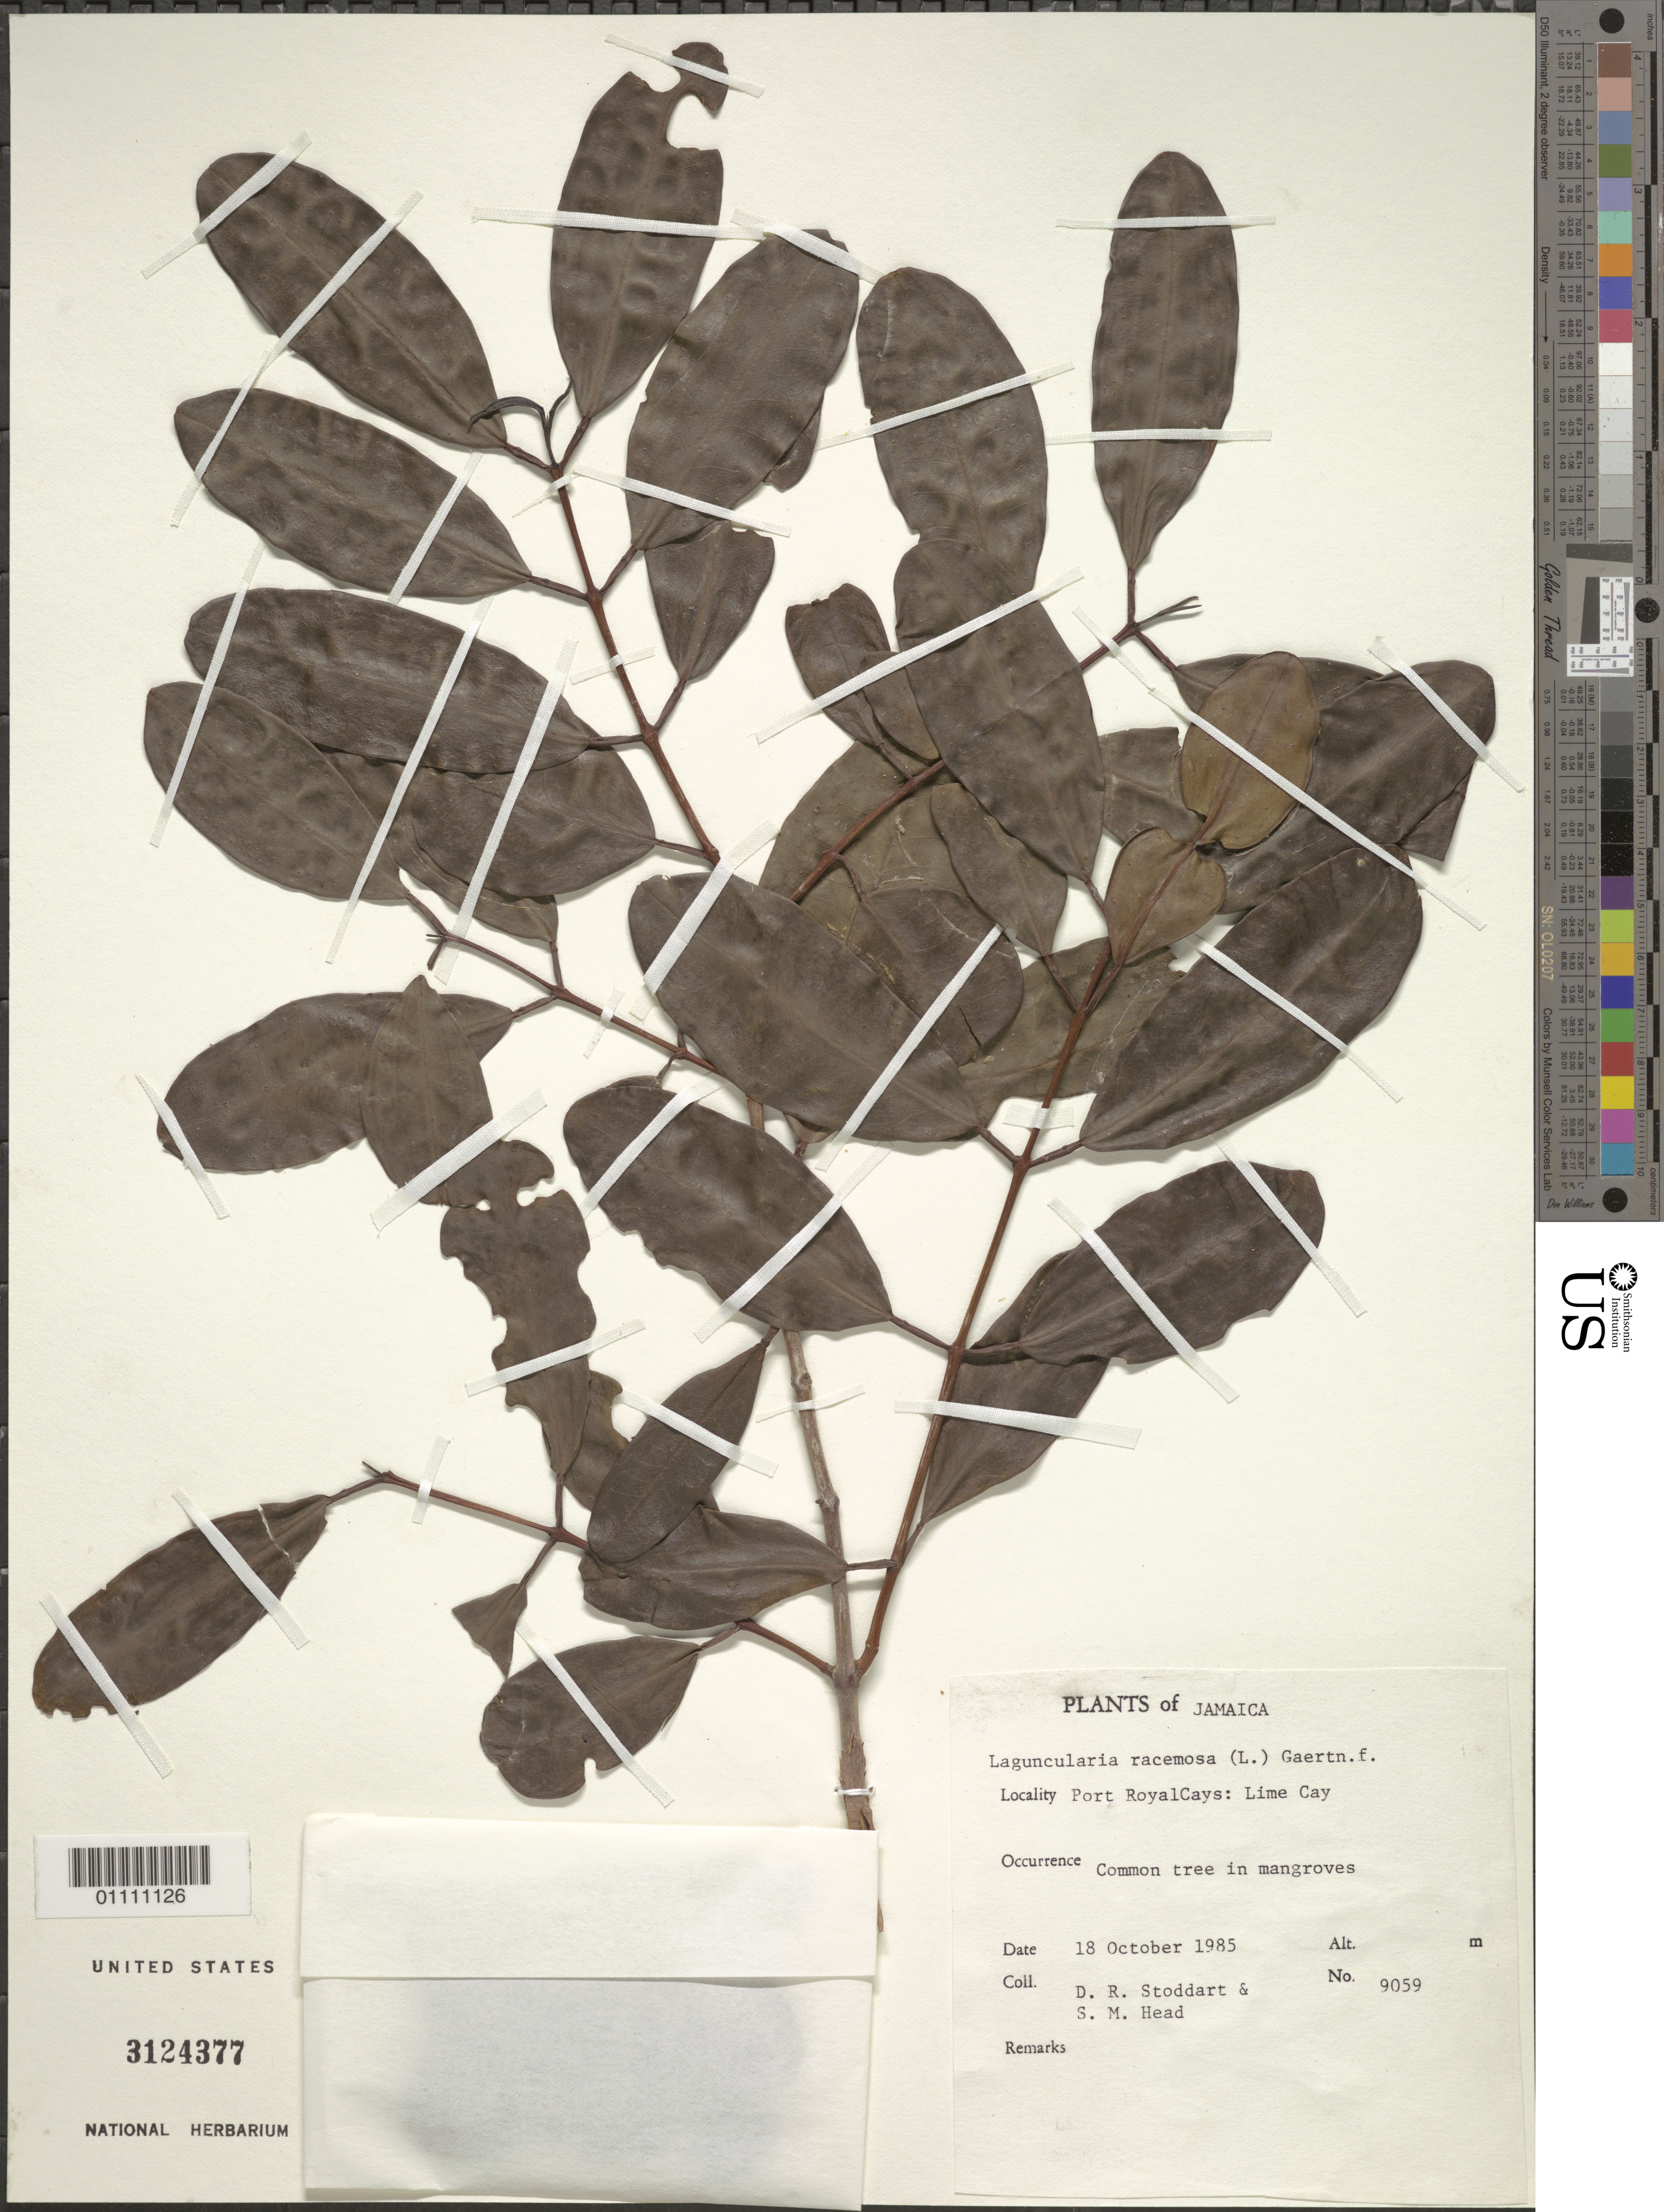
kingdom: Plantae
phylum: Tracheophyta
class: Magnoliopsida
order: Myrtales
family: Combretaceae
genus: Laguncularia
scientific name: Laguncularia racemosa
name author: (L.) C.F. Gaertn.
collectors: D. R. Stoddart & S. Head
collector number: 9059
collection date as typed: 18 Oct 1985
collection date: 1985-10-18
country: Jamaica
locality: Port Royal Cays: Lime Cay.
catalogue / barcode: US 3124377